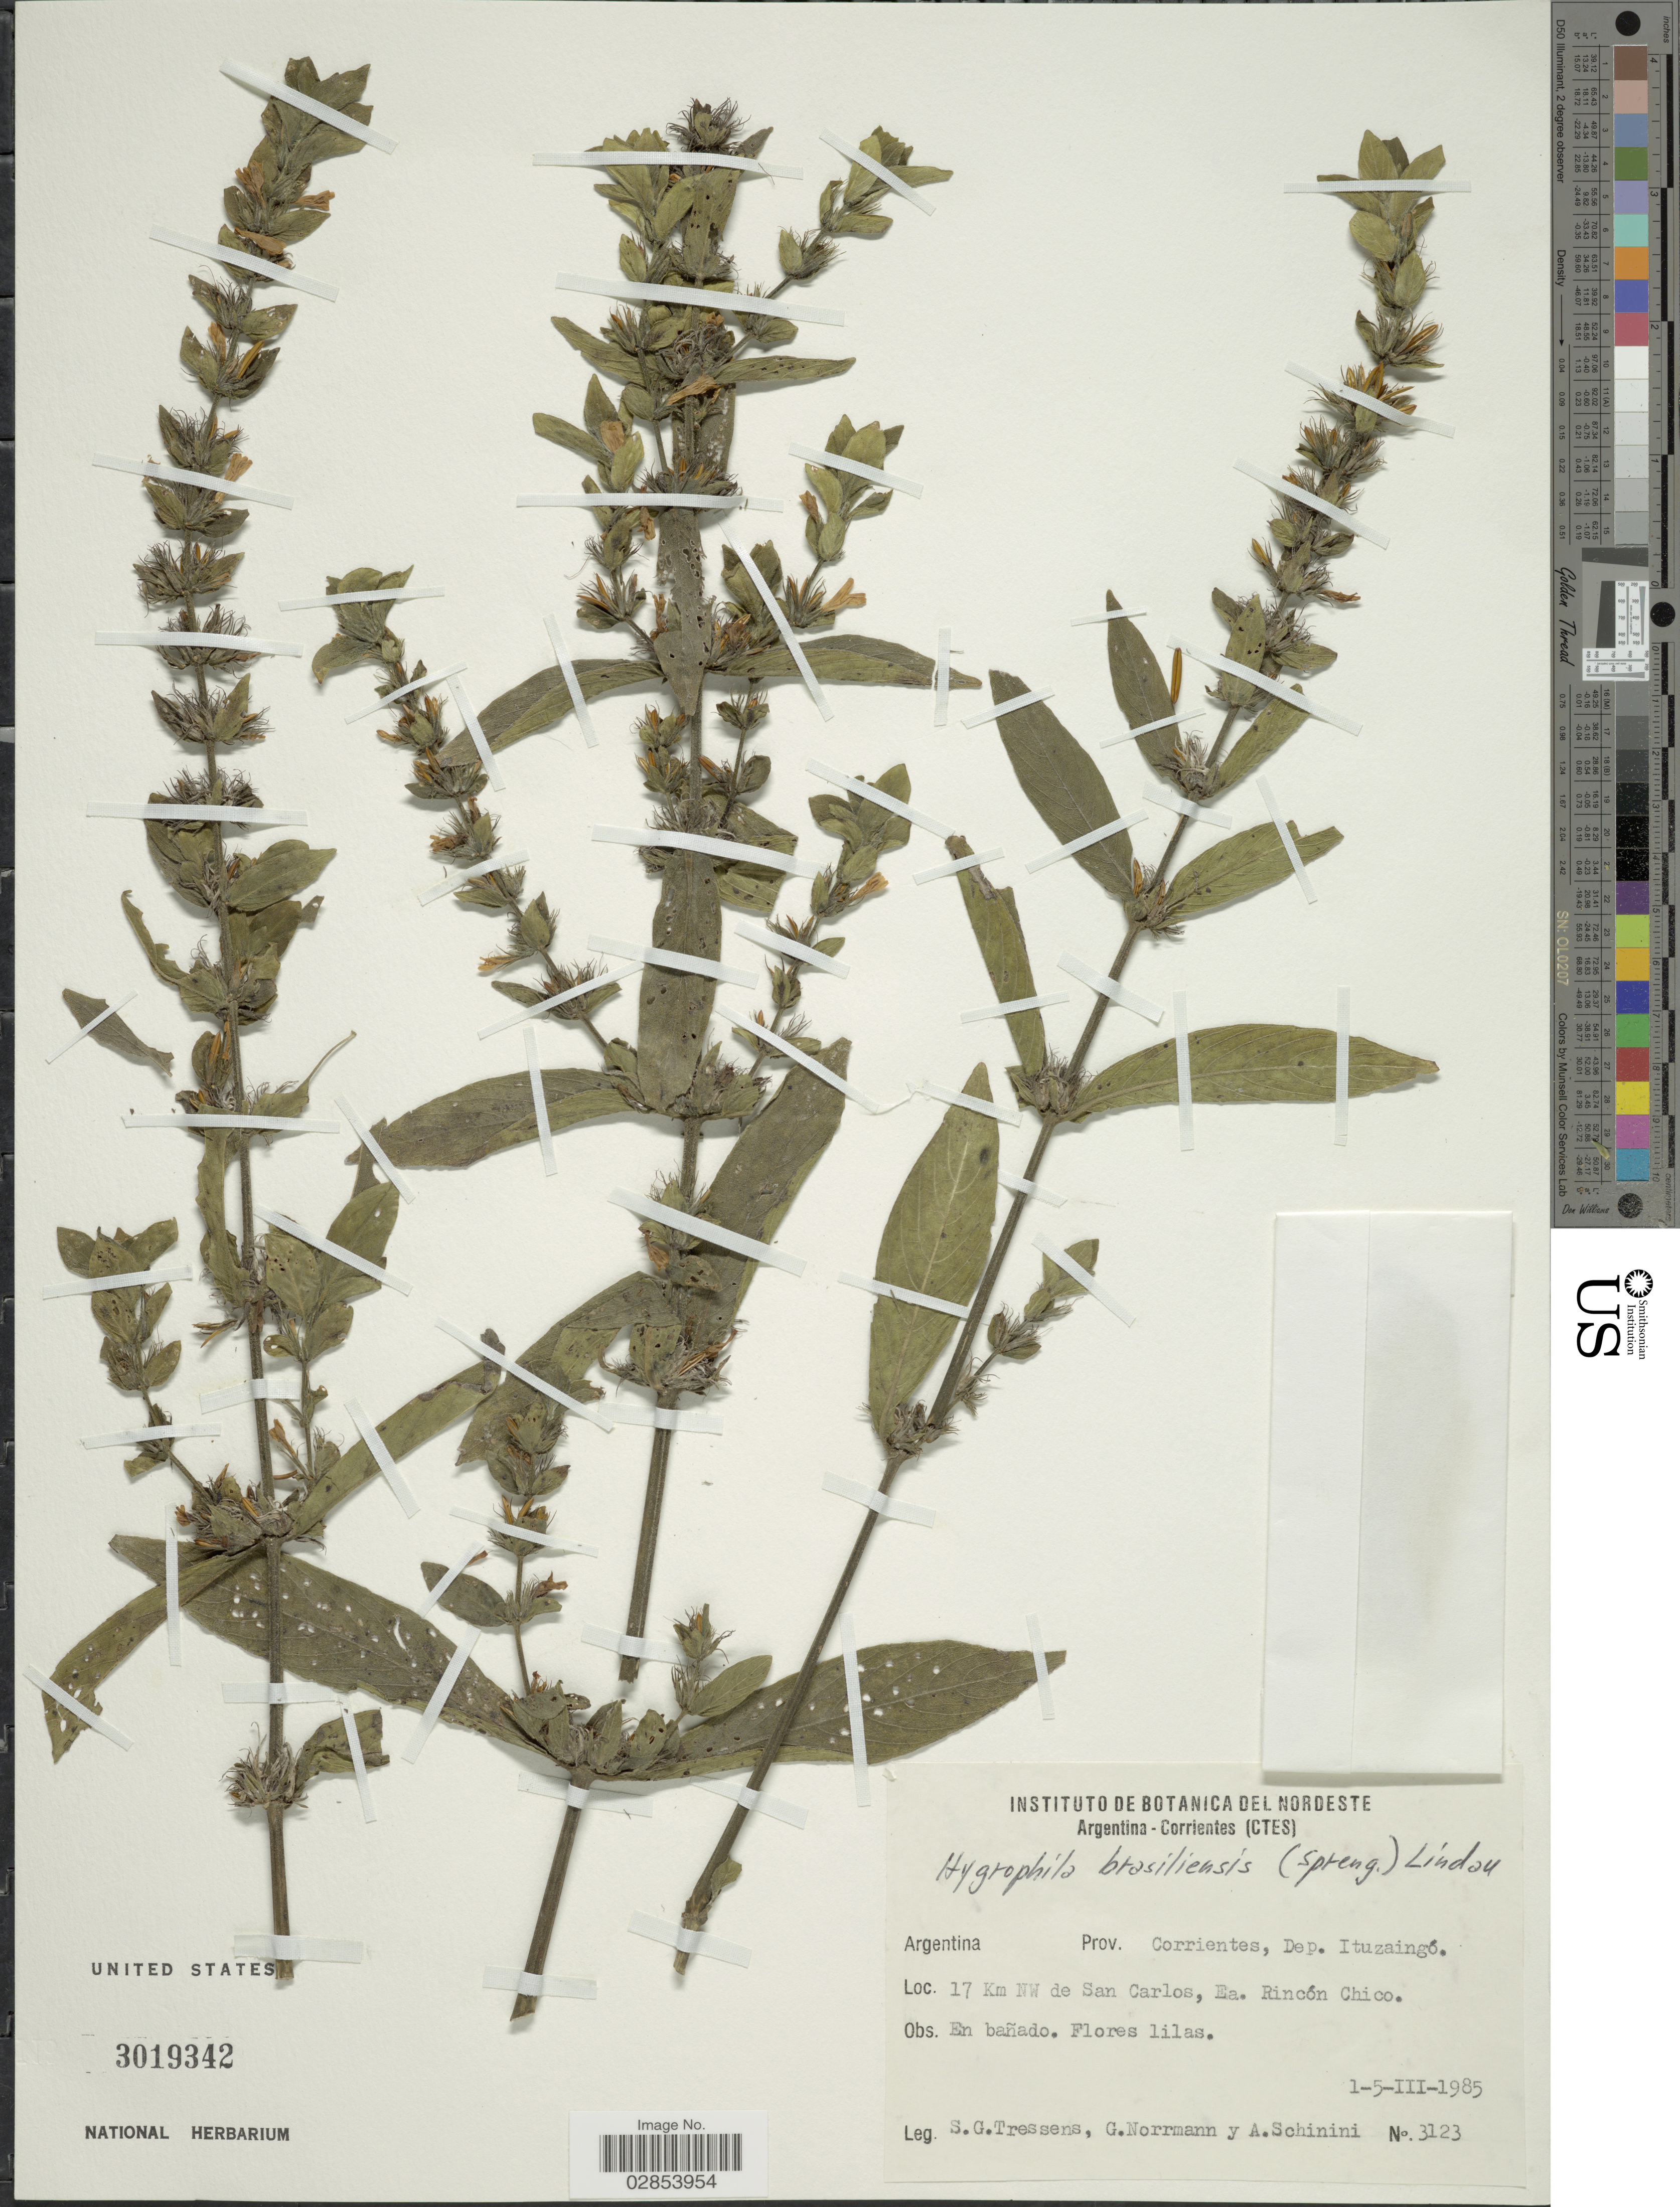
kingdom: Plantae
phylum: Tracheophyta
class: Magnoliopsida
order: Lamiales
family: Acanthaceae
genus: Hygrophila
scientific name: Hygrophila costata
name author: Nees & T. Nees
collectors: S. Tressens, G. Norrmann & A. Schinini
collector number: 3123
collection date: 1985-03-01/1985-03-05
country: Argentina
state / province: Corrientes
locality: Dep. Ituzaingó, 17 Km NW de San Carlos, Ea. Rincón Chico.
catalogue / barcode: US 3019342